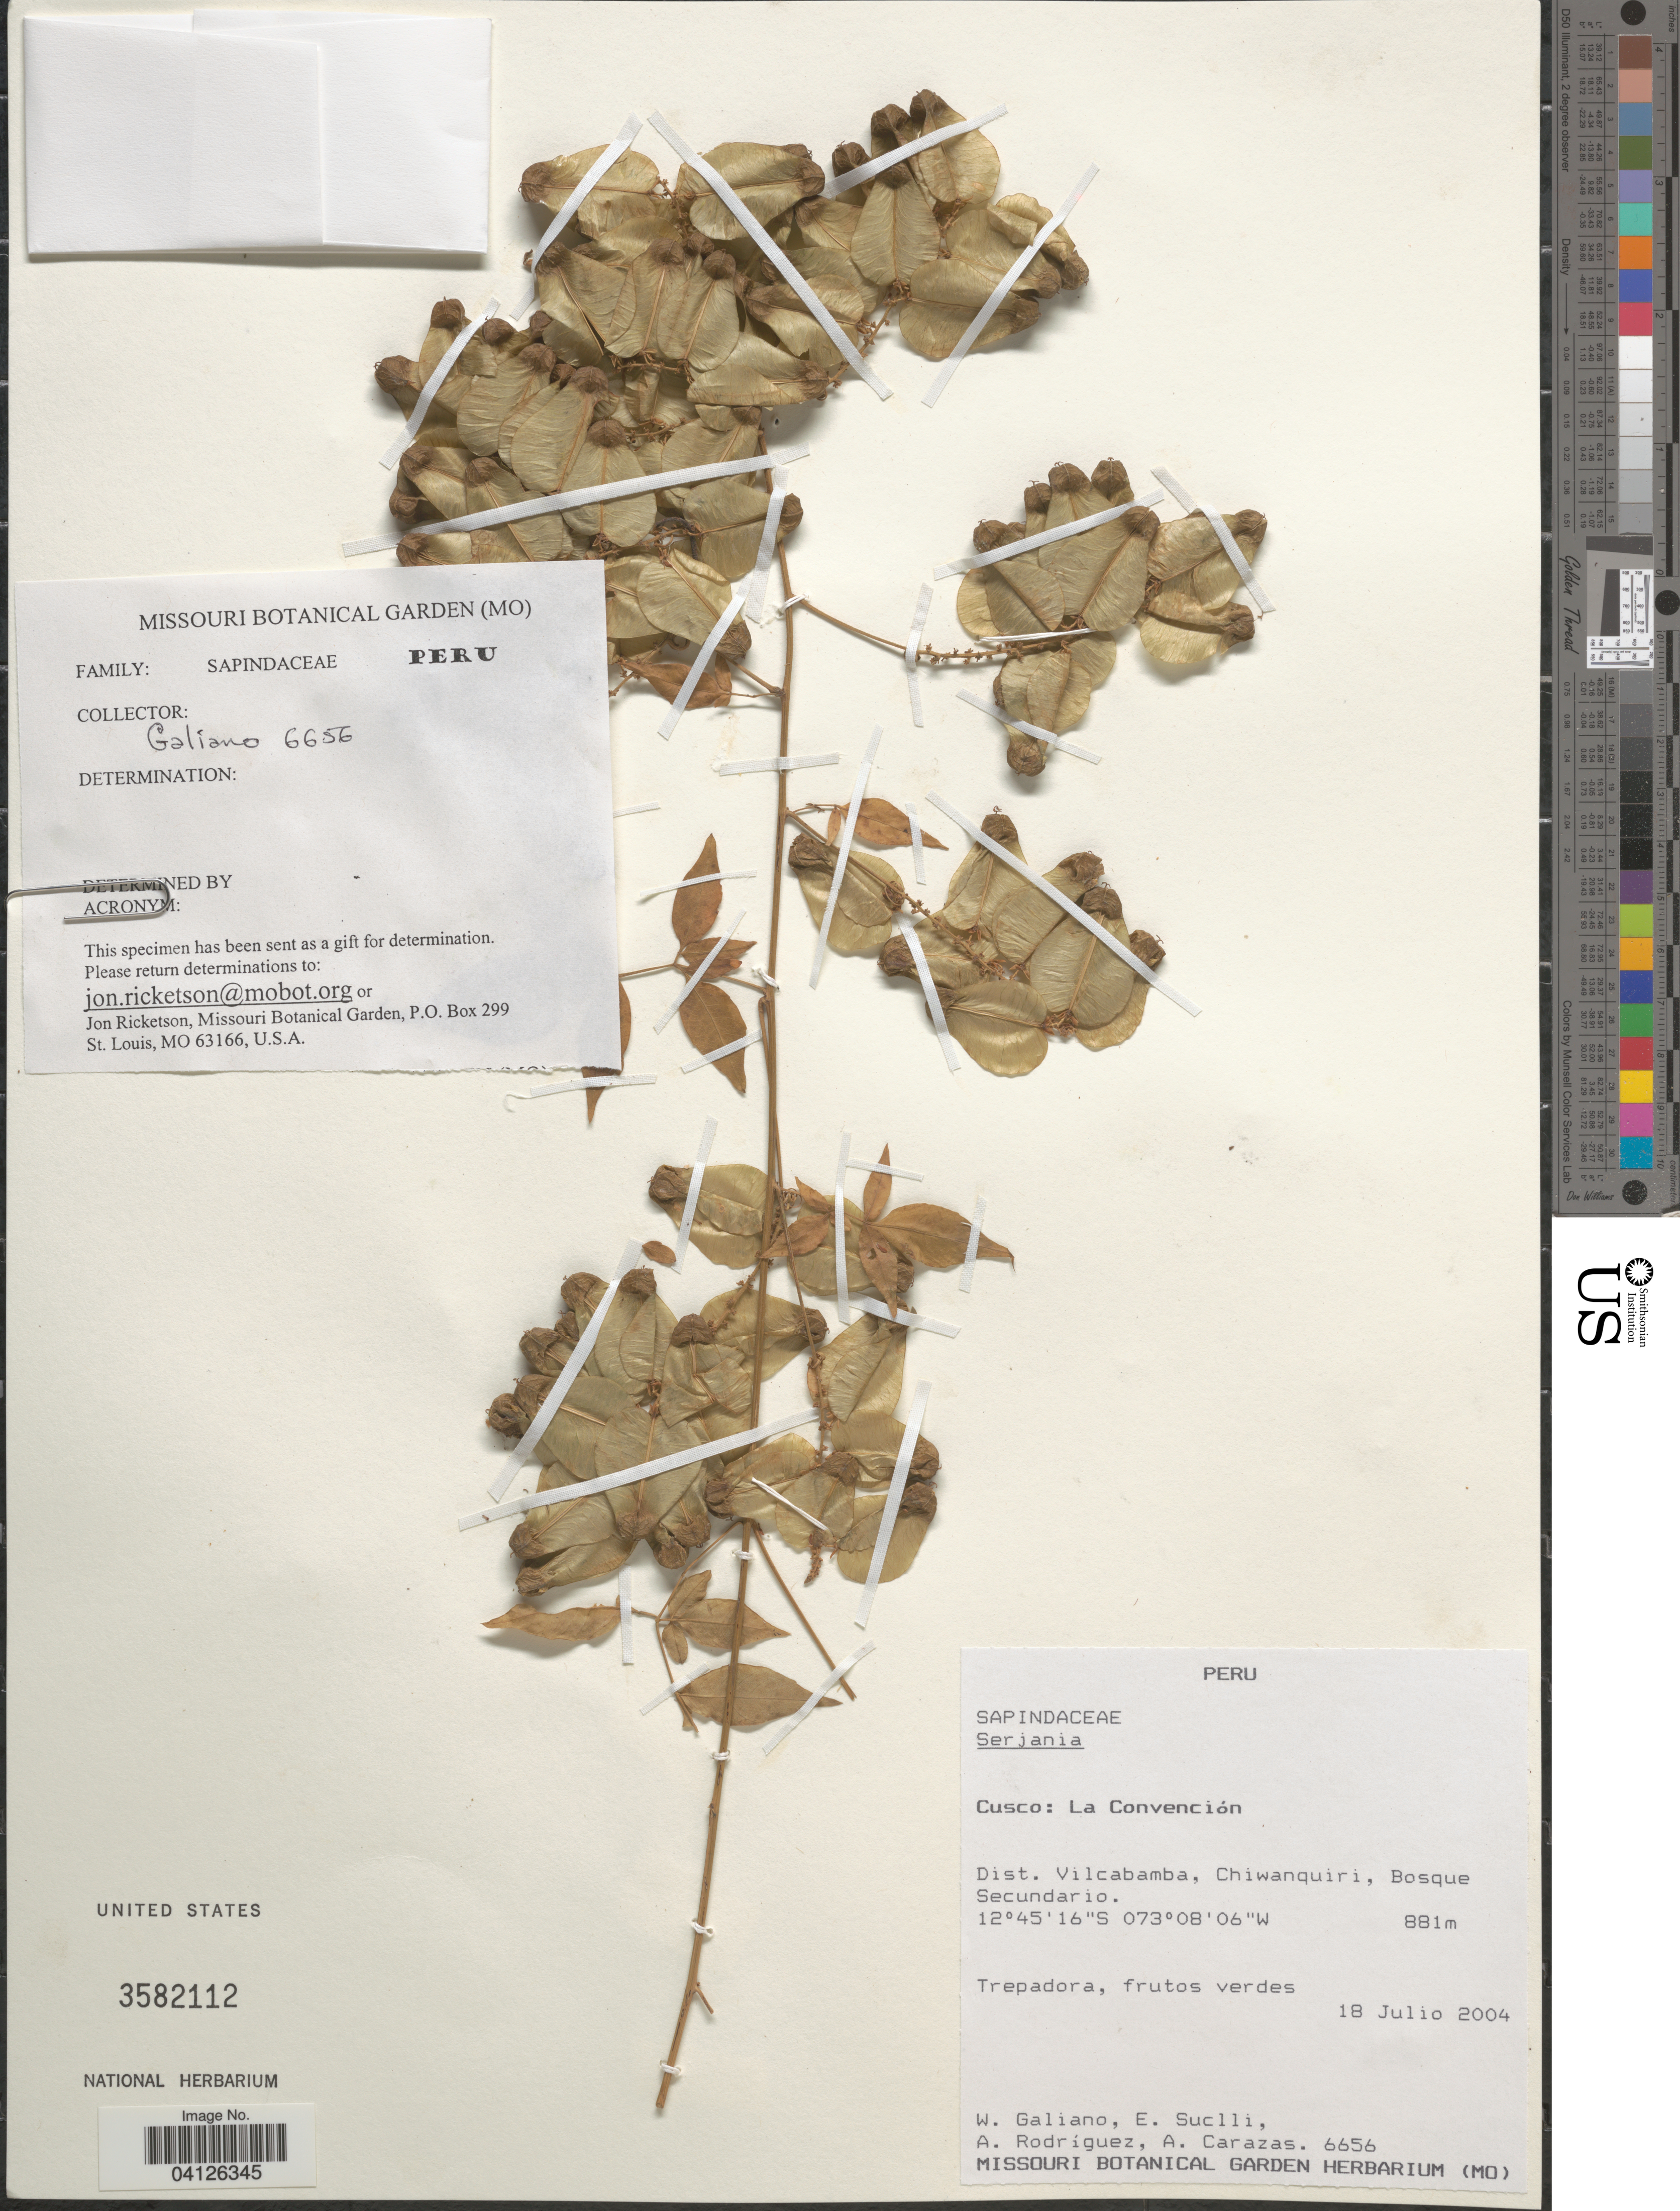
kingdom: Plantae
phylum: Tracheophyta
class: Magnoliopsida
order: Sapindales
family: Sapindaceae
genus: Serjania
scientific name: Serjania sp.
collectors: W. Galiano, E. Suclli, A. Rodríguez & A. Carazas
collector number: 6656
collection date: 2004-07-18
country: Peru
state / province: Cusco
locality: La Convención. Dist. Vilcabamba, Chiwanquiri.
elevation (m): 881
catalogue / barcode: US 3582112